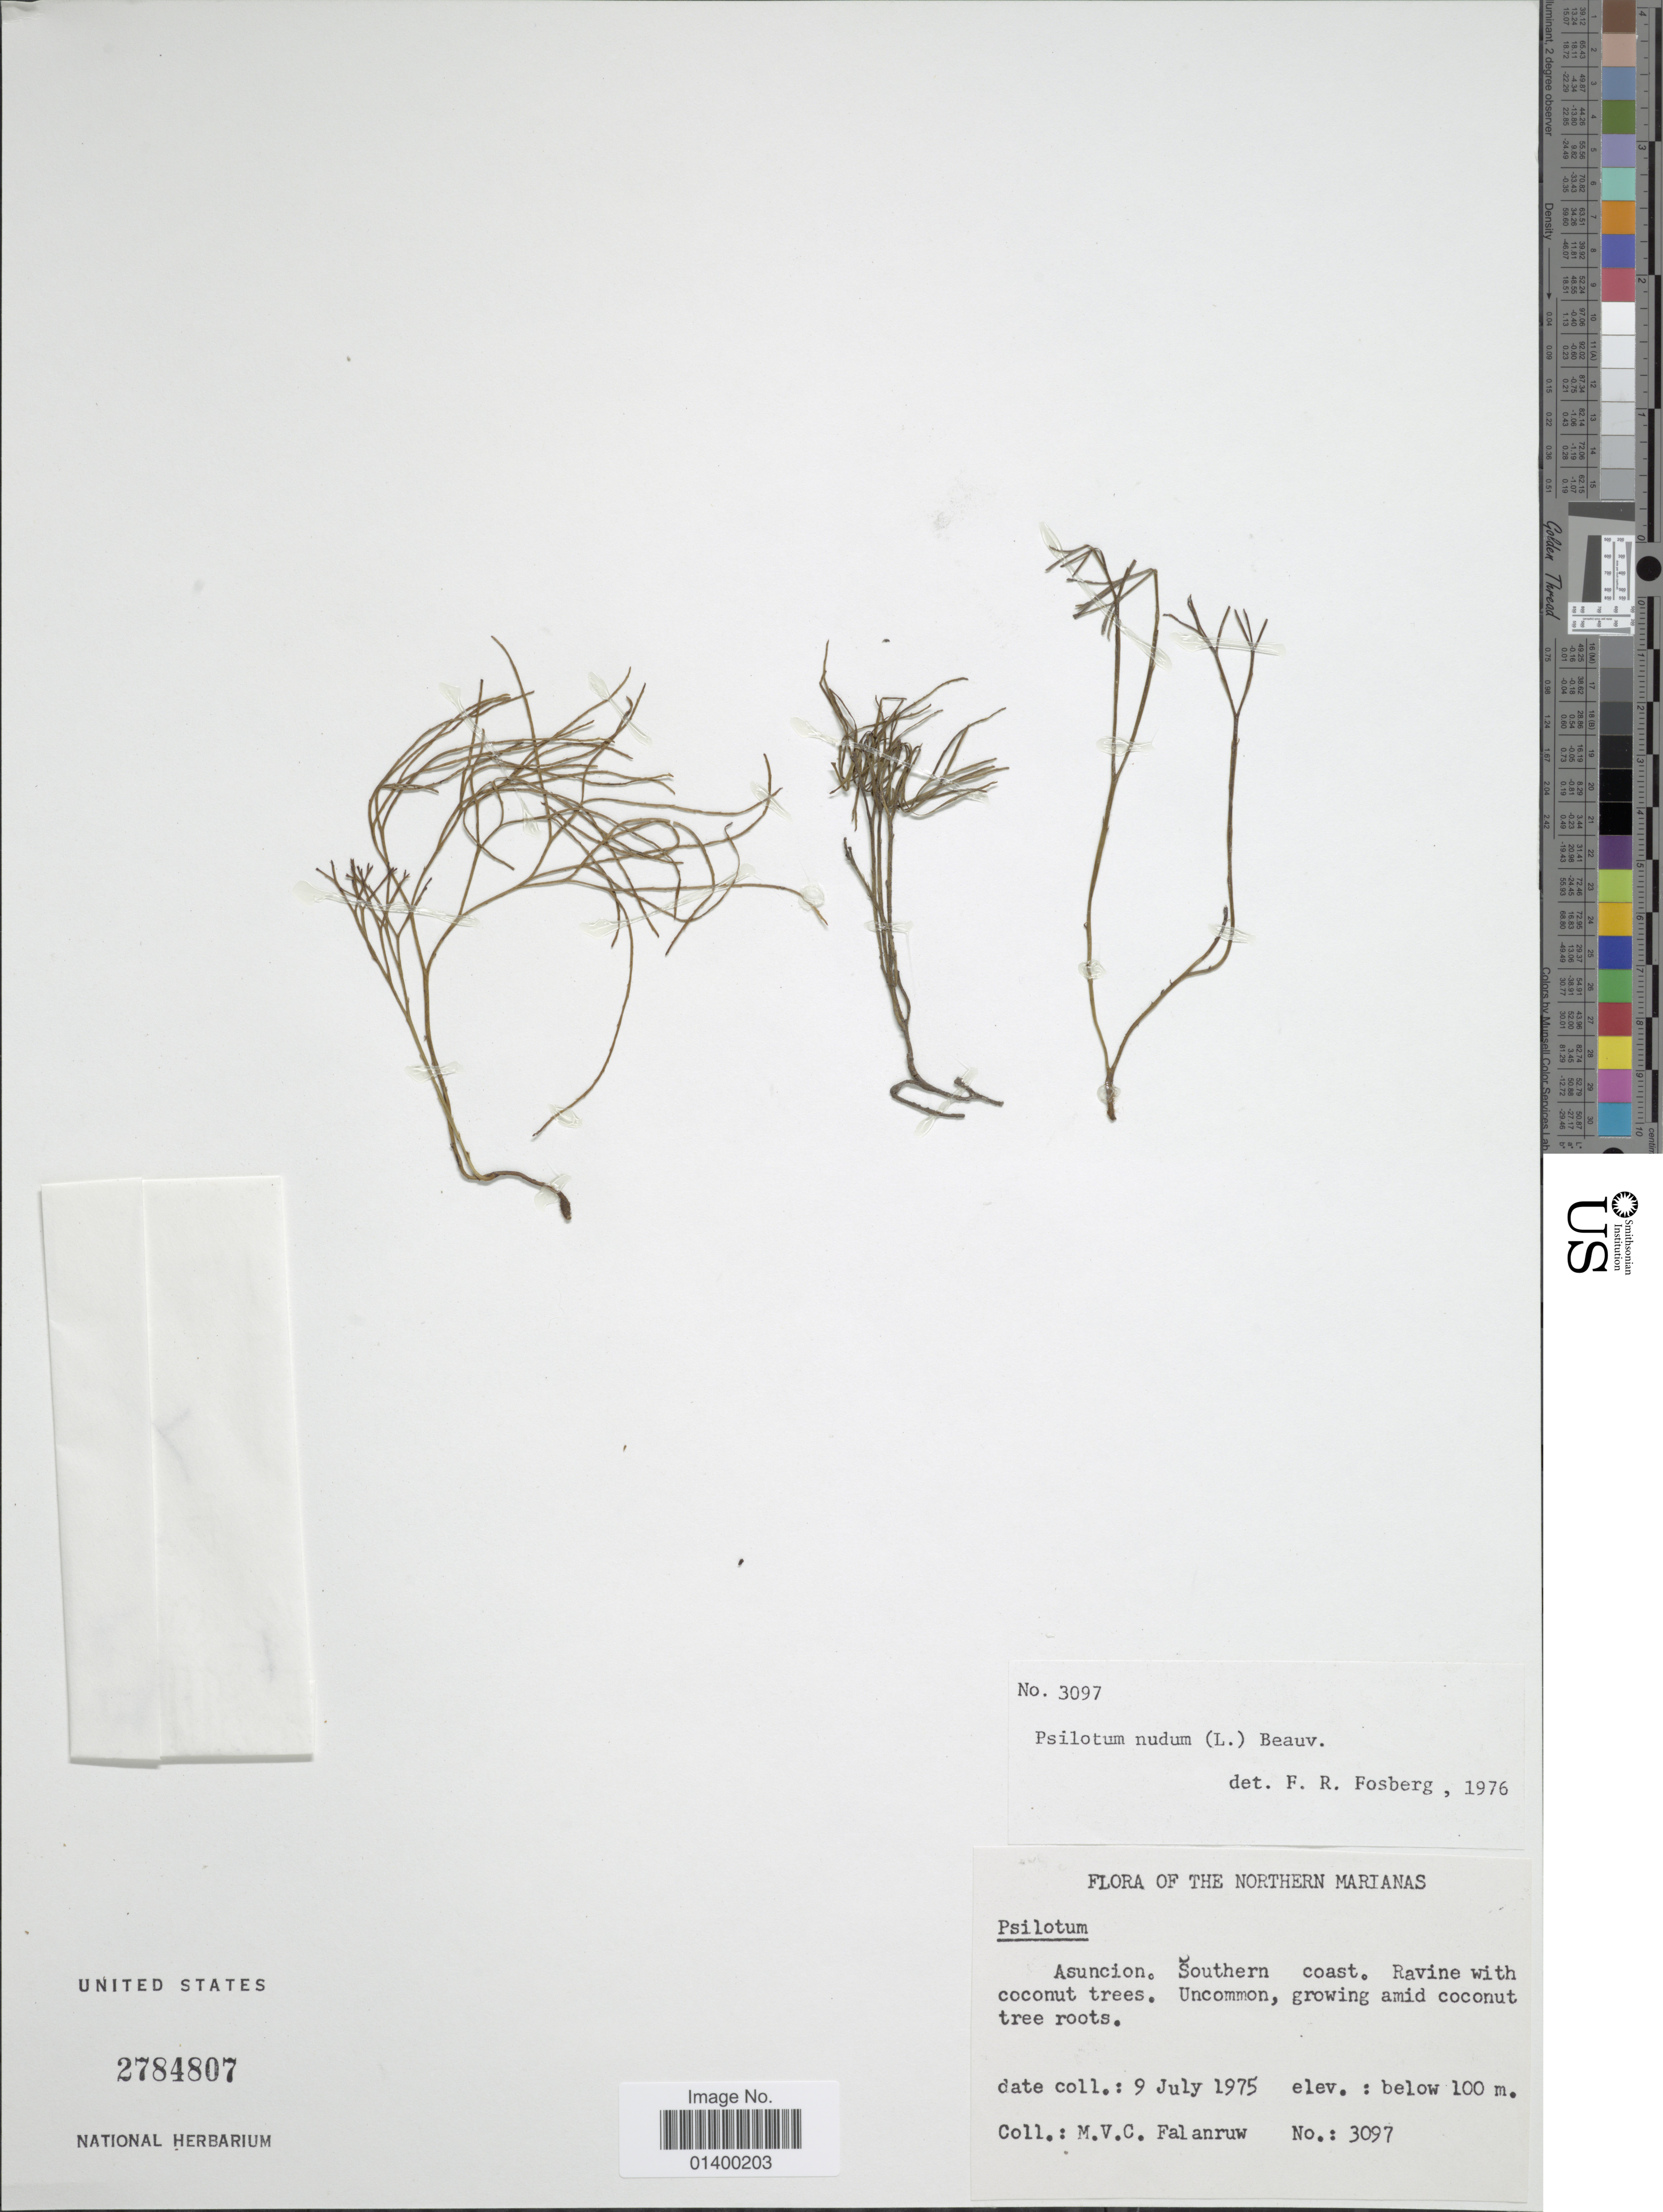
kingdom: Plantae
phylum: Tracheophyta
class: Polypodiopsida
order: Psilotales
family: Psilotaceae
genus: Psilotum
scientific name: Psilotum nudum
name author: (L.) P. Beauv.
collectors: M. V. Falanruw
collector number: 3097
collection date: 1975-07-09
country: Northern Mariana Islands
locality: Asuncion, Southern coast, ravine with coconut trees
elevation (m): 100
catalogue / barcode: US 2784807